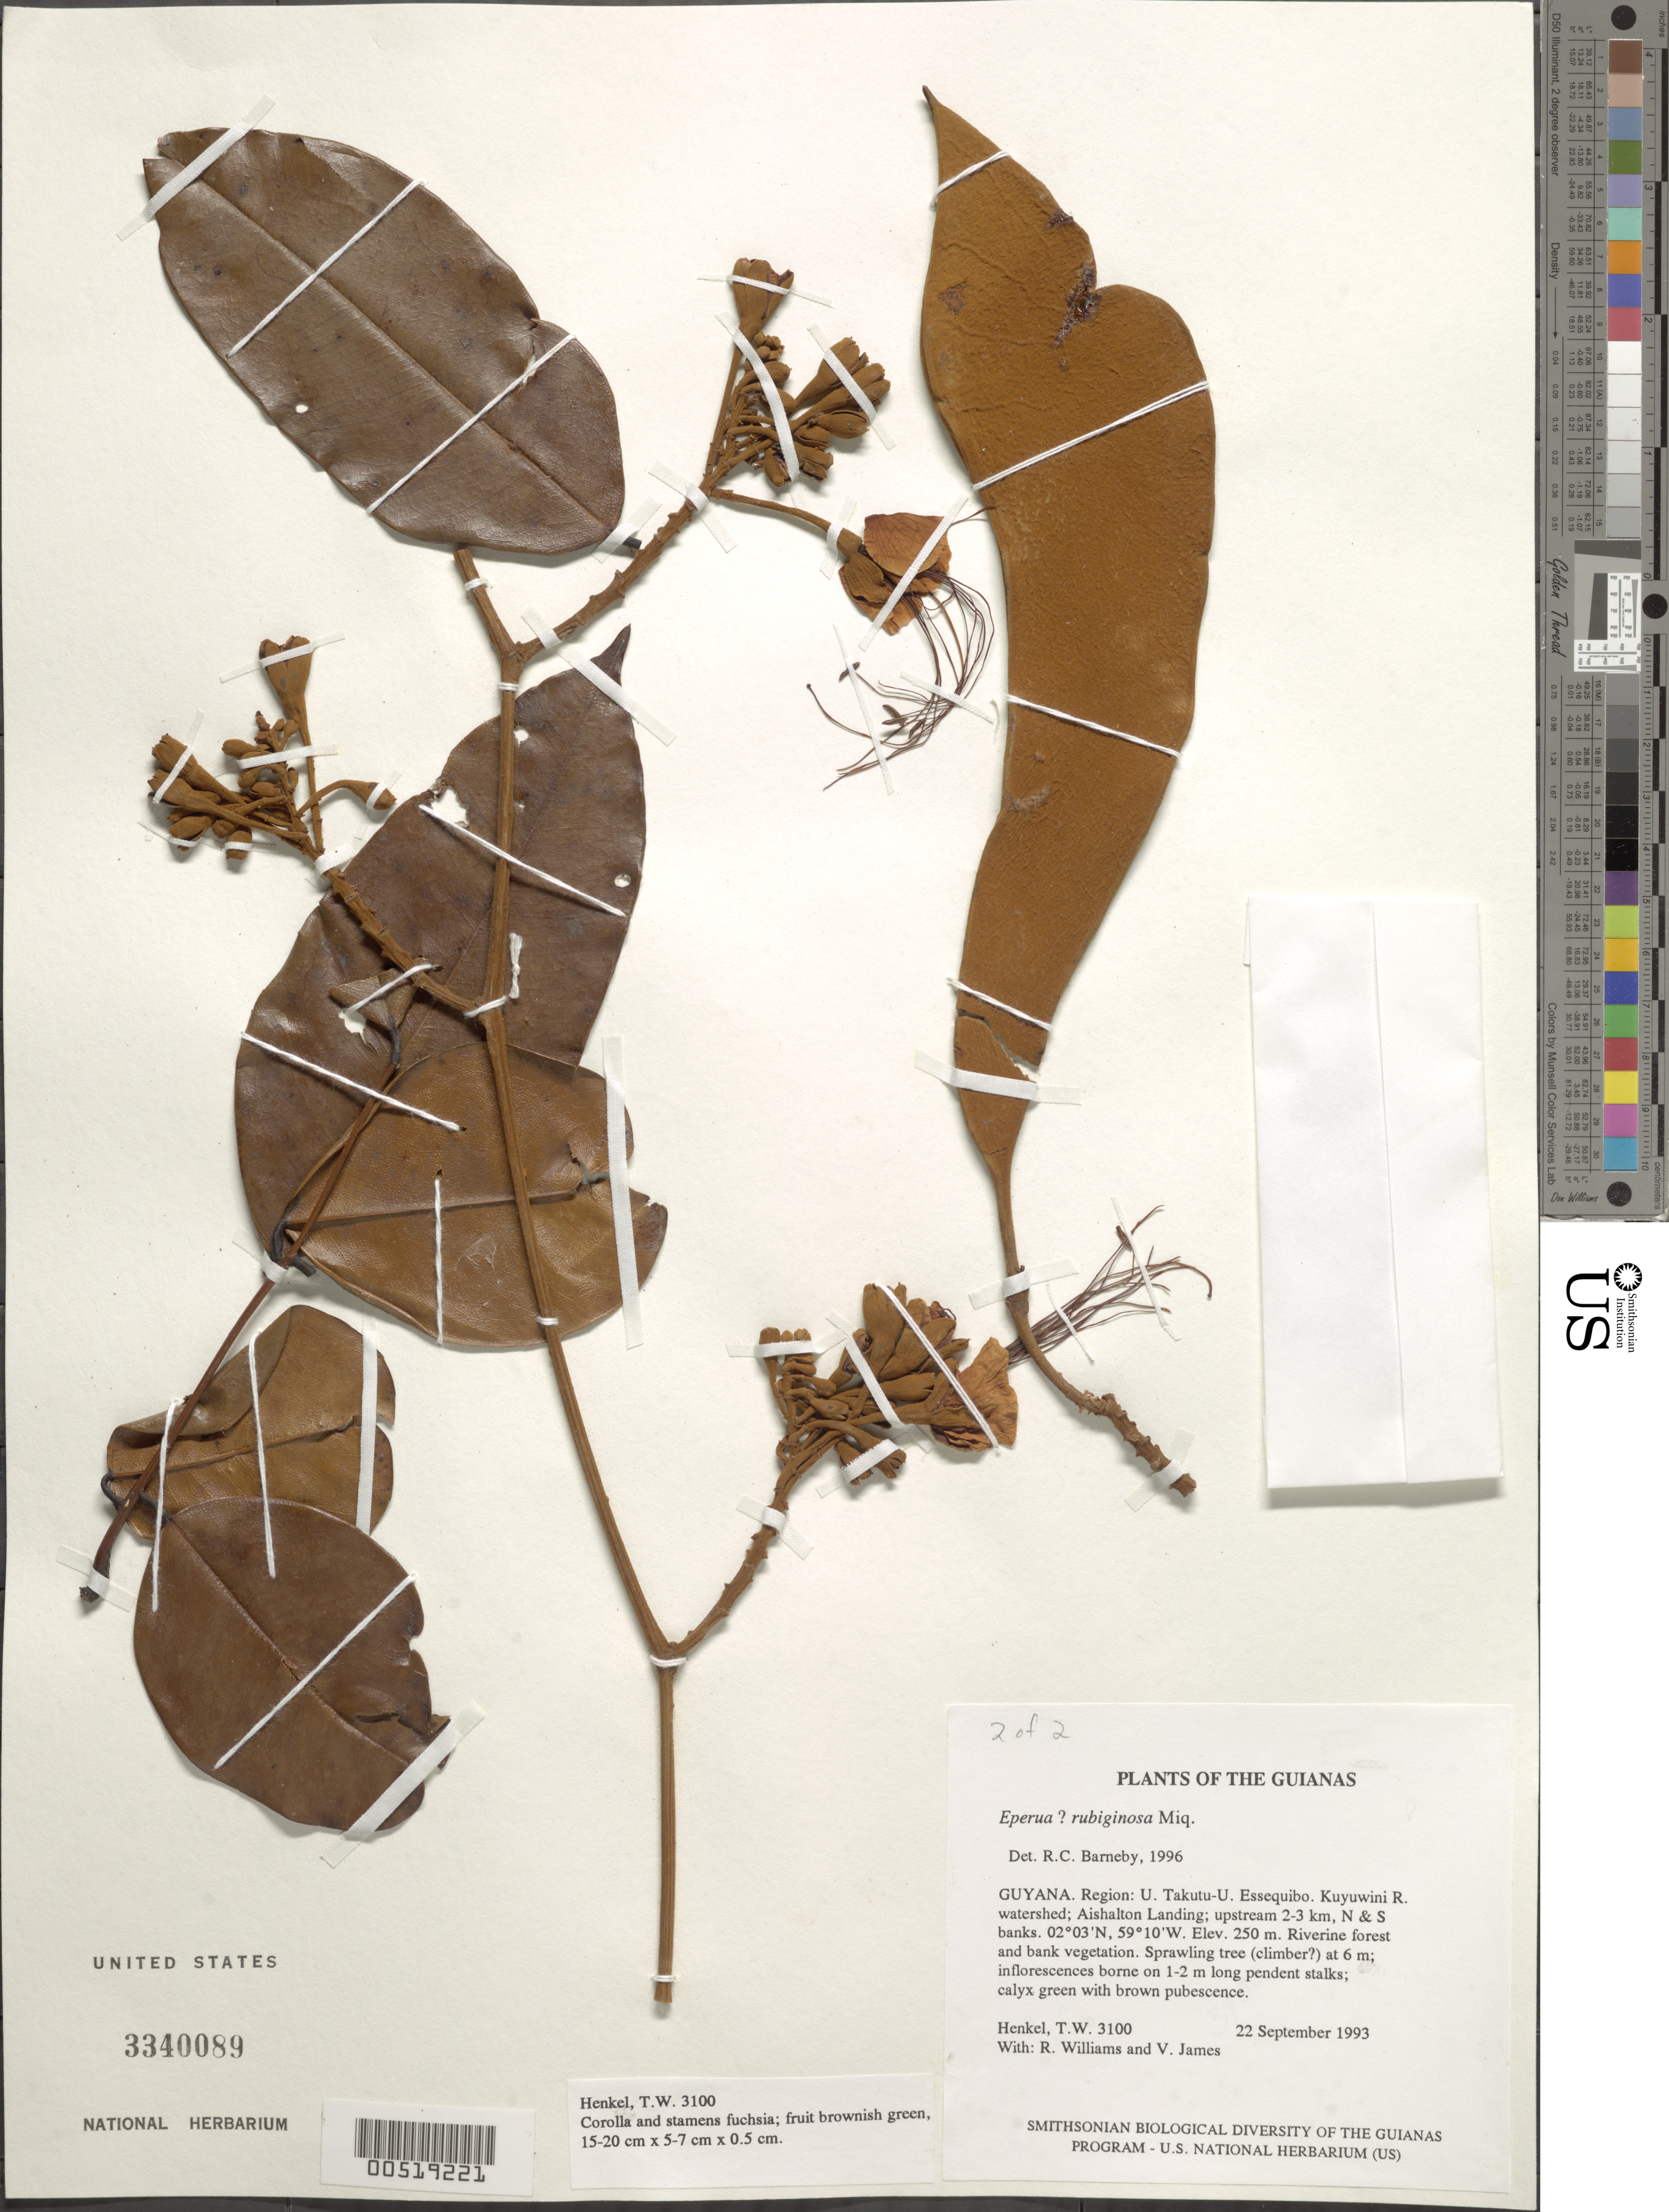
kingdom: Plantae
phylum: Tracheophyta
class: Magnoliopsida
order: Fabales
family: Fabaceae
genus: Eperua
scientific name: Eperua rubiginosa var. rubiginosa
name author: Miq.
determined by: Fortes, E. A.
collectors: T. Henkel, R. Williams & V. James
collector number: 3100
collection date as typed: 22 September 1993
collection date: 1993-09-22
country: Guyana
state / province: U. Takutu-U. Essequibo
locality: Kuyuwini R. watershed; Aishalton Landing; upstream 2-3 km, N & S banks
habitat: Riverine forest and bank vegetation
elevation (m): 250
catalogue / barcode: US 3340089